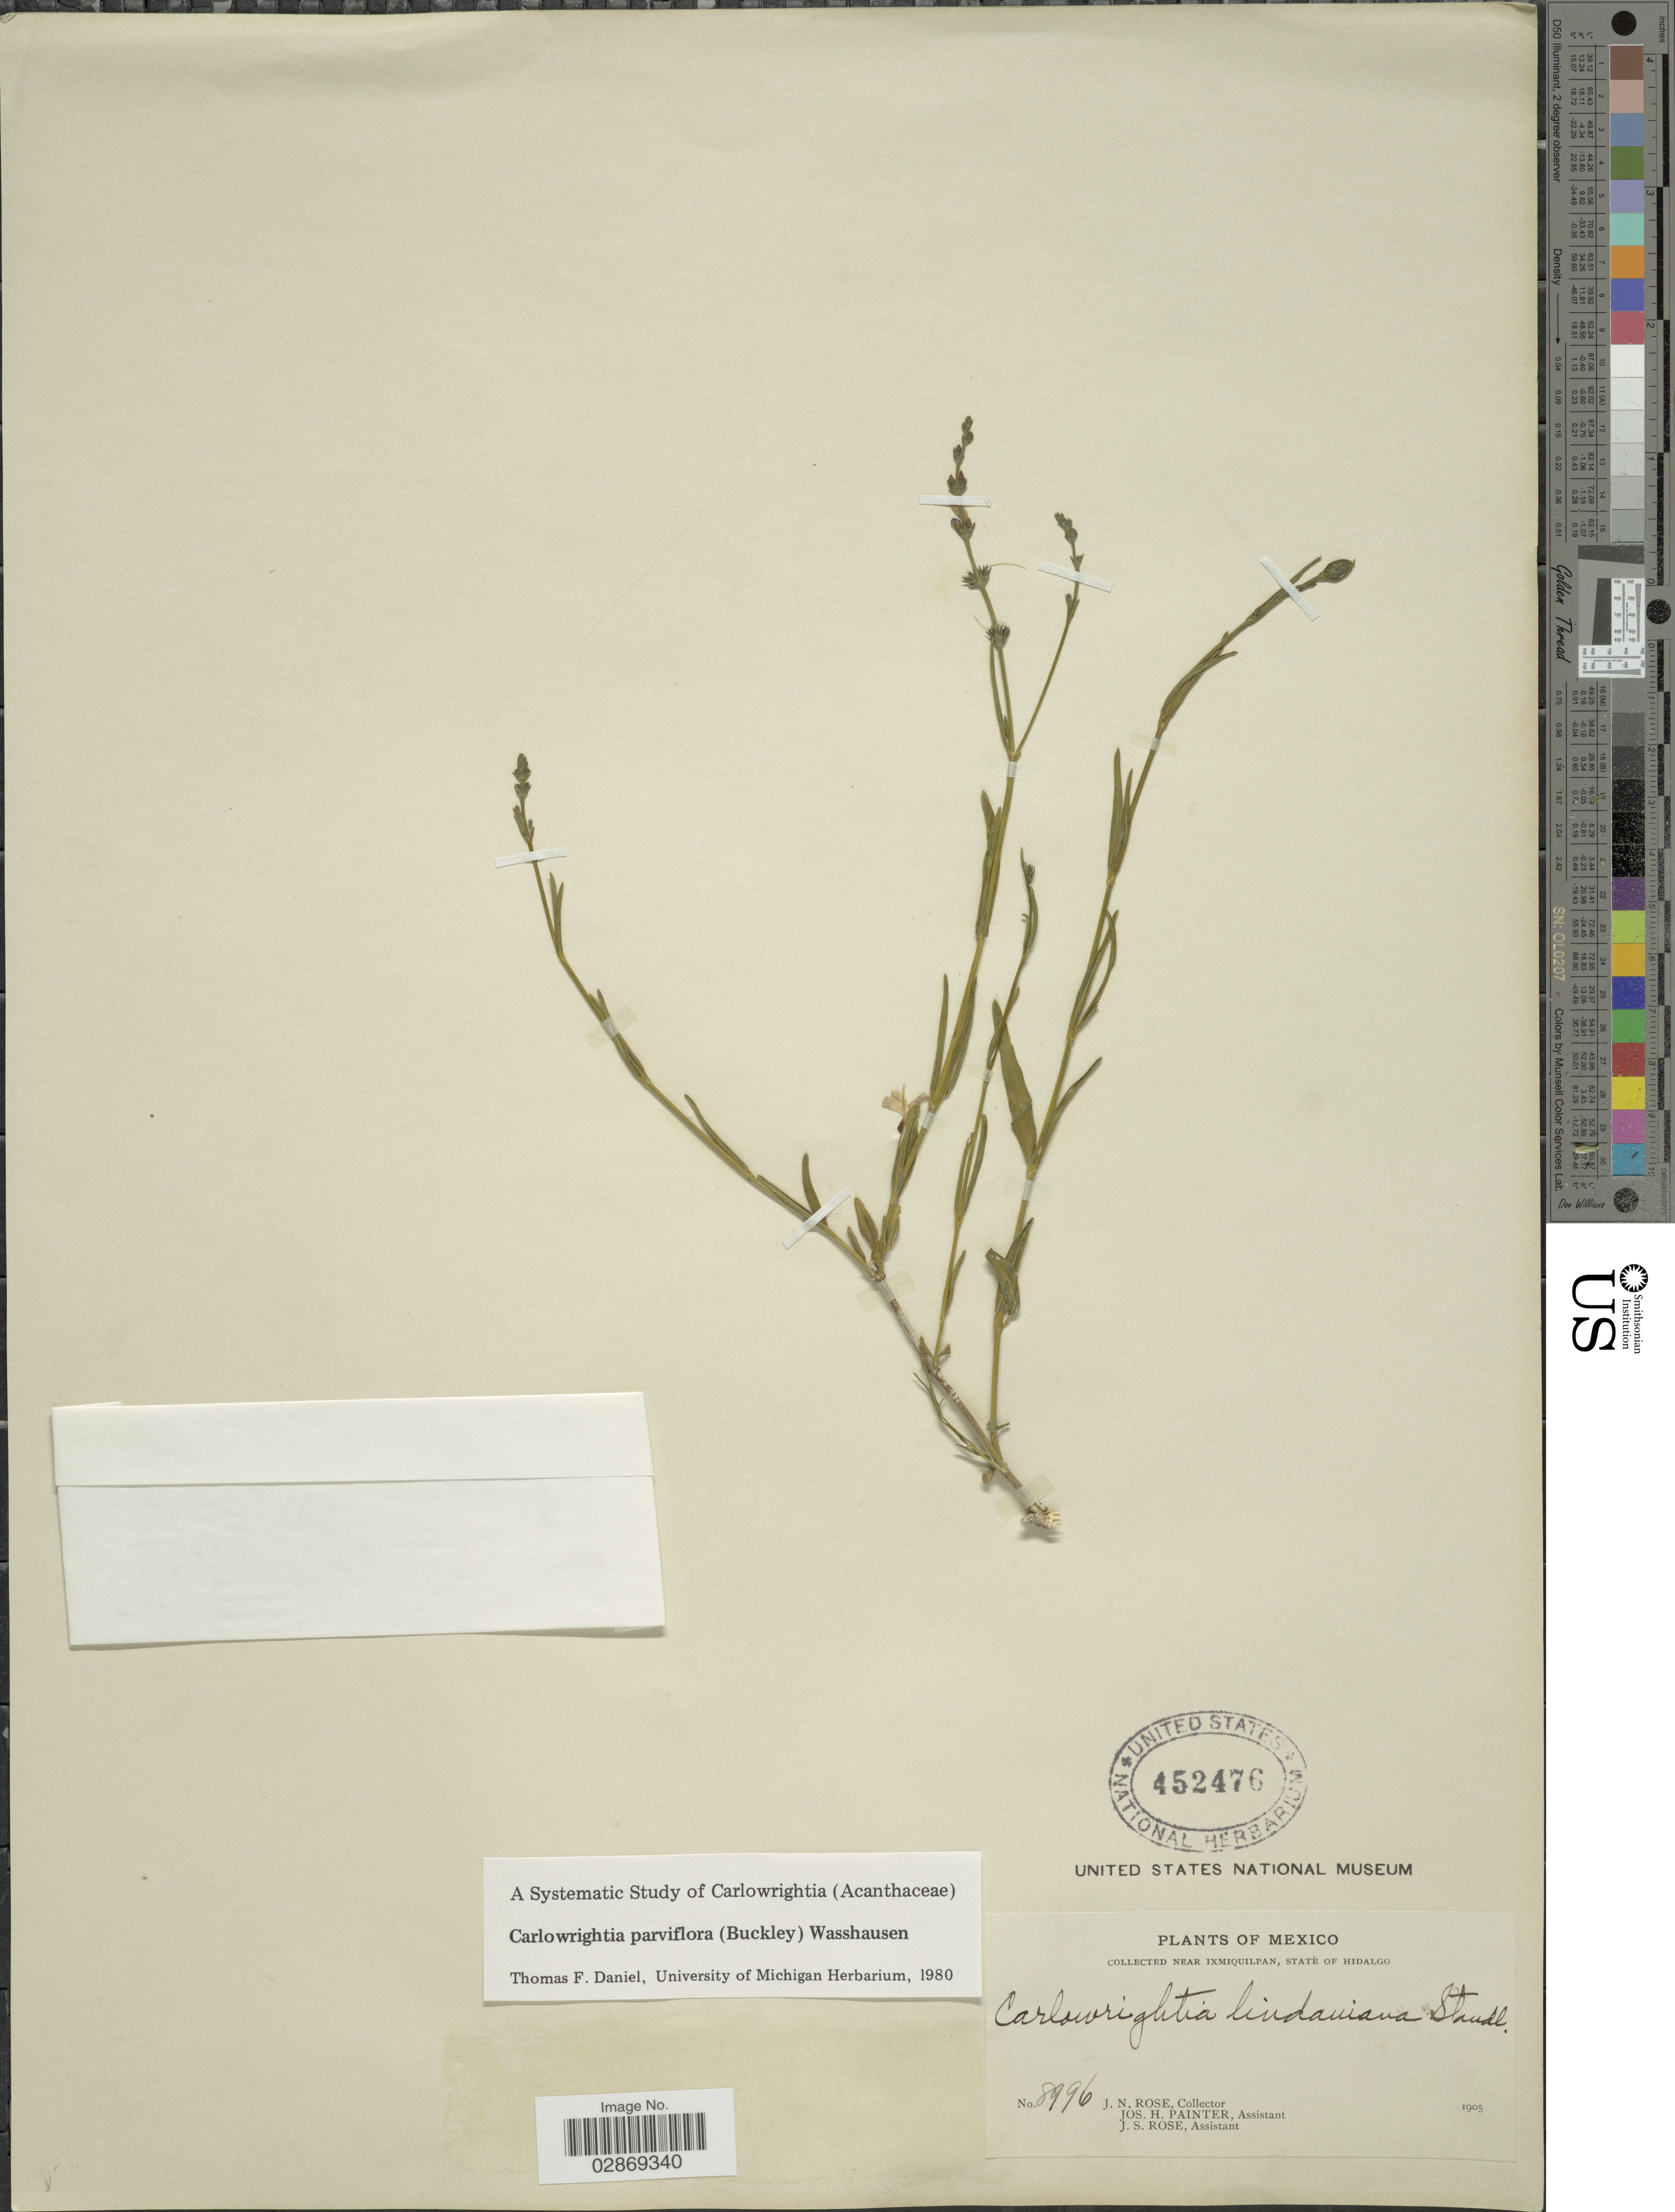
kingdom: Plantae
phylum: Tracheophyta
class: Magnoliopsida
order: Lamiales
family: Acanthaceae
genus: Carlowrightia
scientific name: Carlowrightia parviflora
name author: (Buckley) Wassh.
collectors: J. N. Rose, J. H. Painter & J. S. Rose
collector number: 8996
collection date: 1905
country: Mexico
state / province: Hidalgo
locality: Near Ixmiquilpan, State of Hidalgo.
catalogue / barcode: US 452476